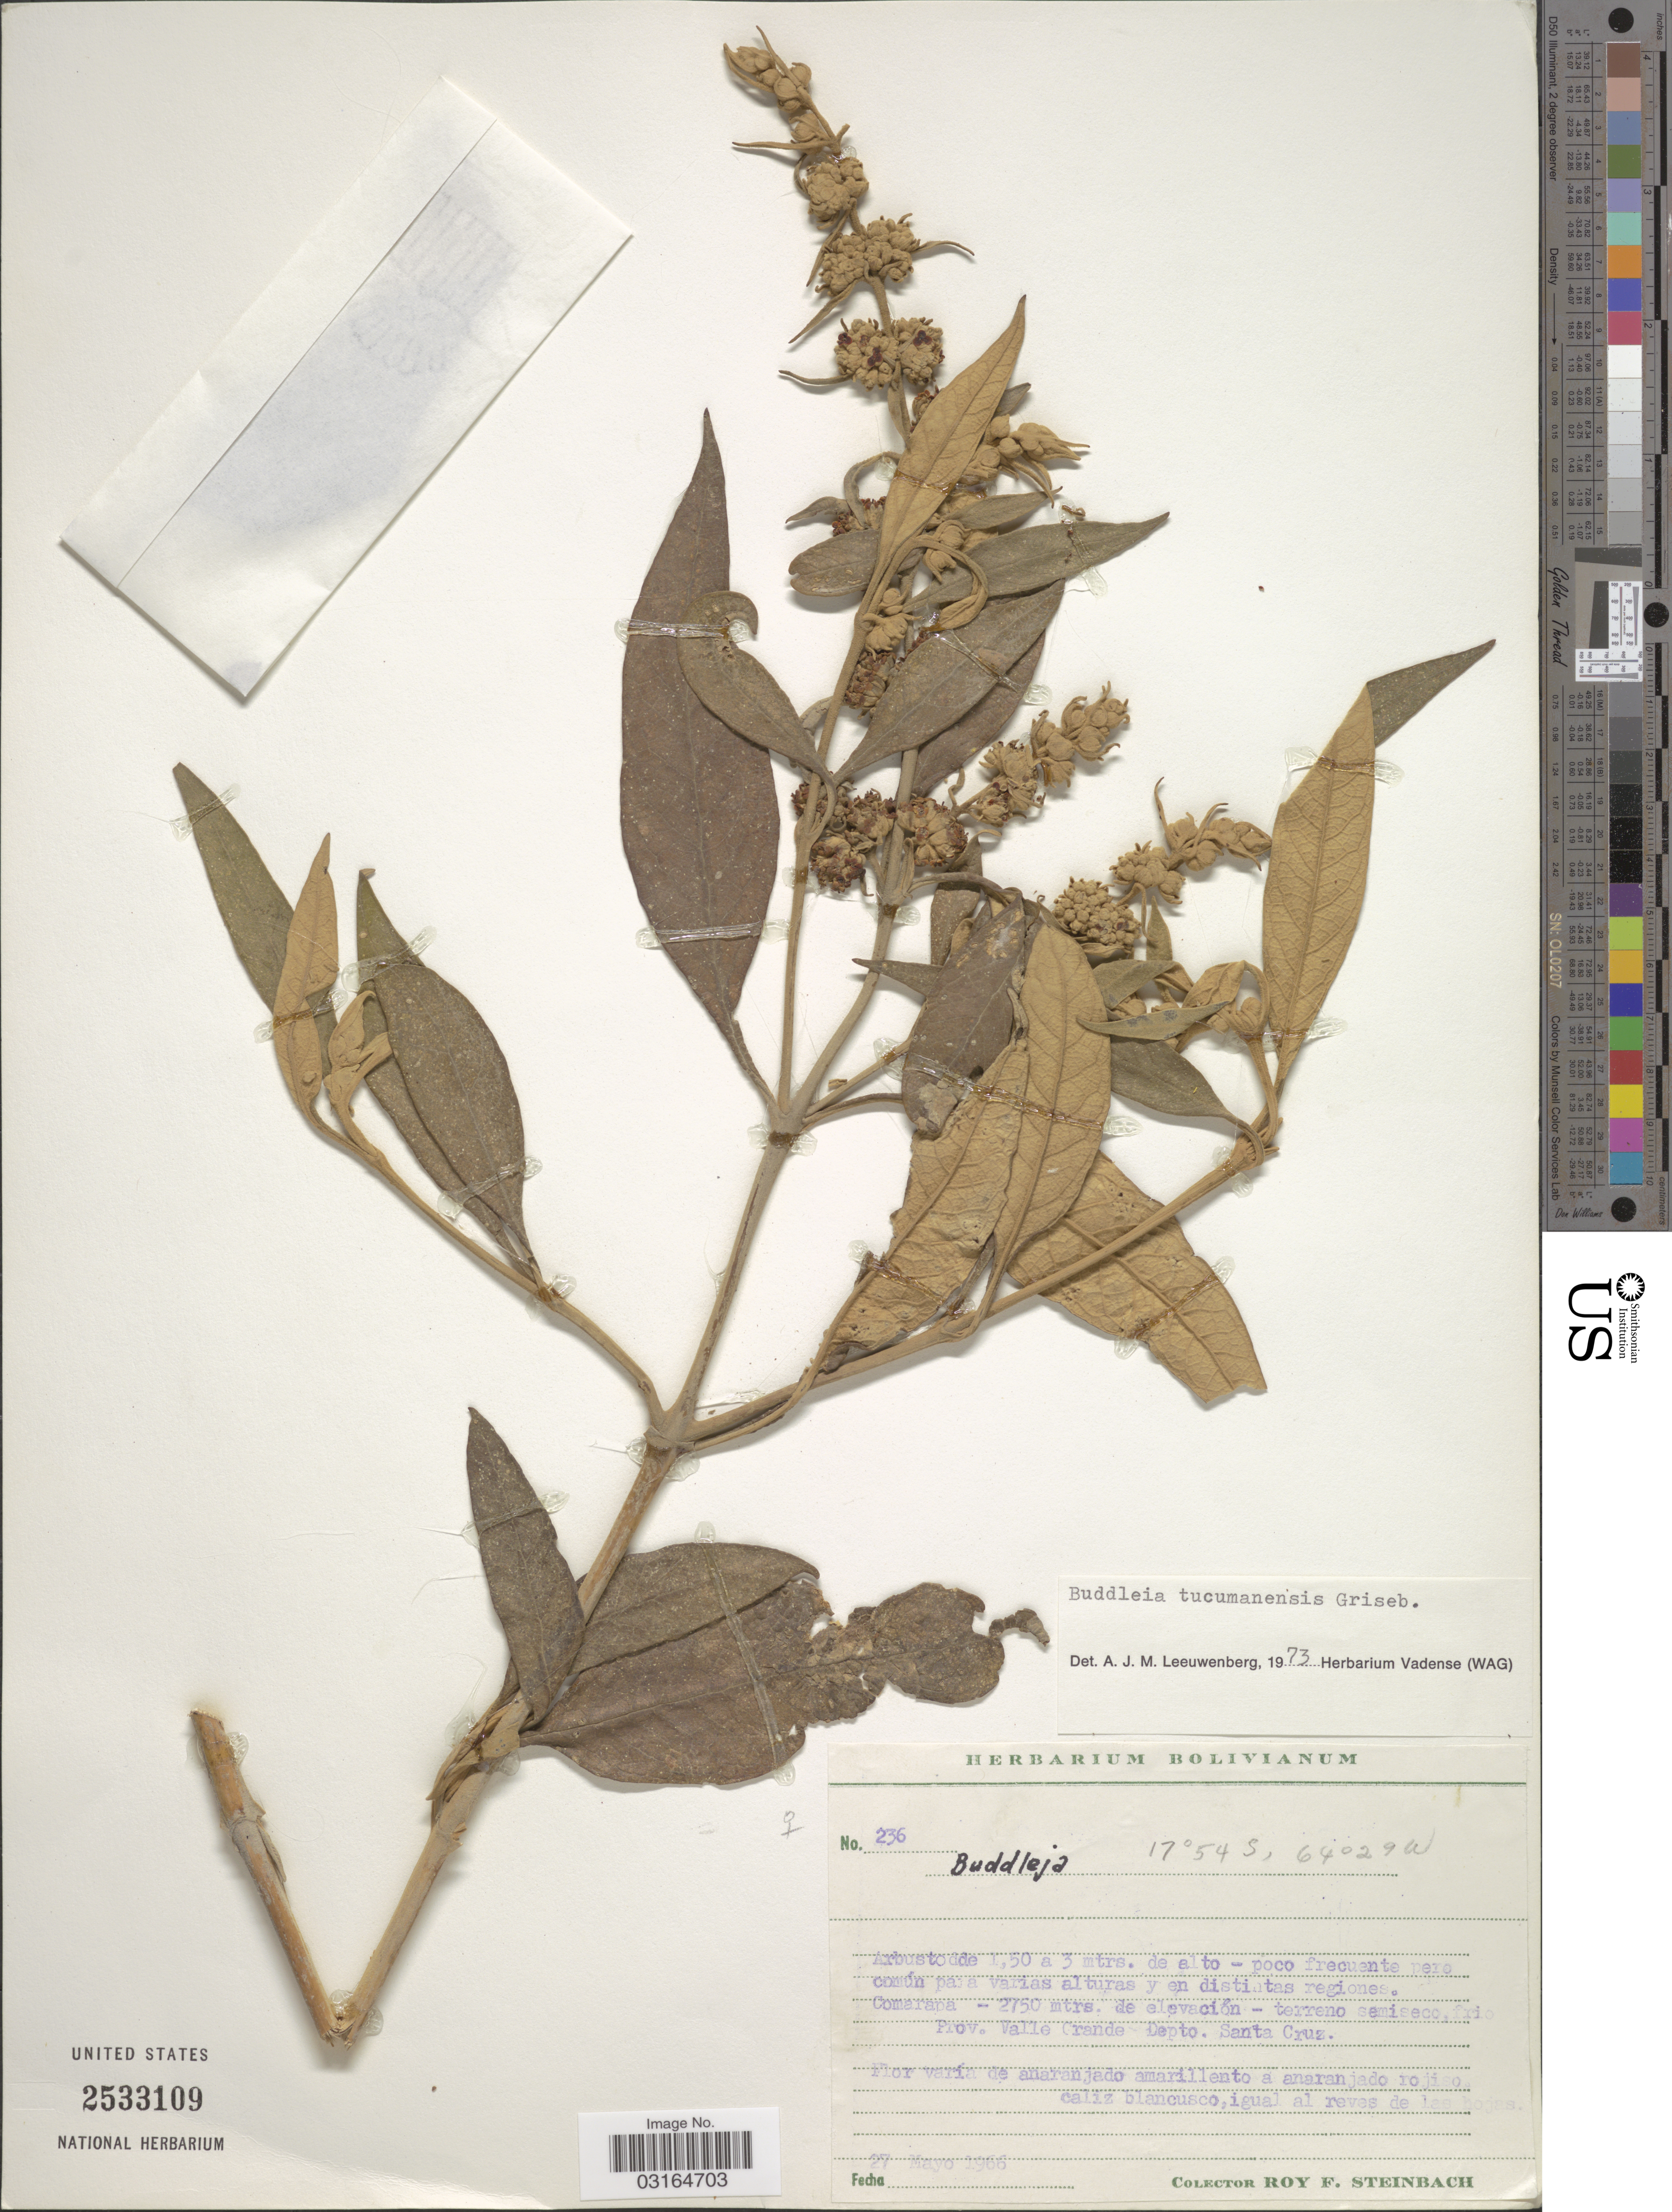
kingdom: Plantae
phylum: Tracheophyta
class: Magnoliopsida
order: Lamiales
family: Scrophulariaceae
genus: Buddleja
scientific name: Buddleja tucumanensis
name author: Griseb.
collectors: R. F. Steinbach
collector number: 236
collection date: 1966-05-27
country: Bolivia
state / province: Santa Cruz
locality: Prov. Valle Grande, Depto. Santa Cruz.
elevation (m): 2750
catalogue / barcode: US 2533109